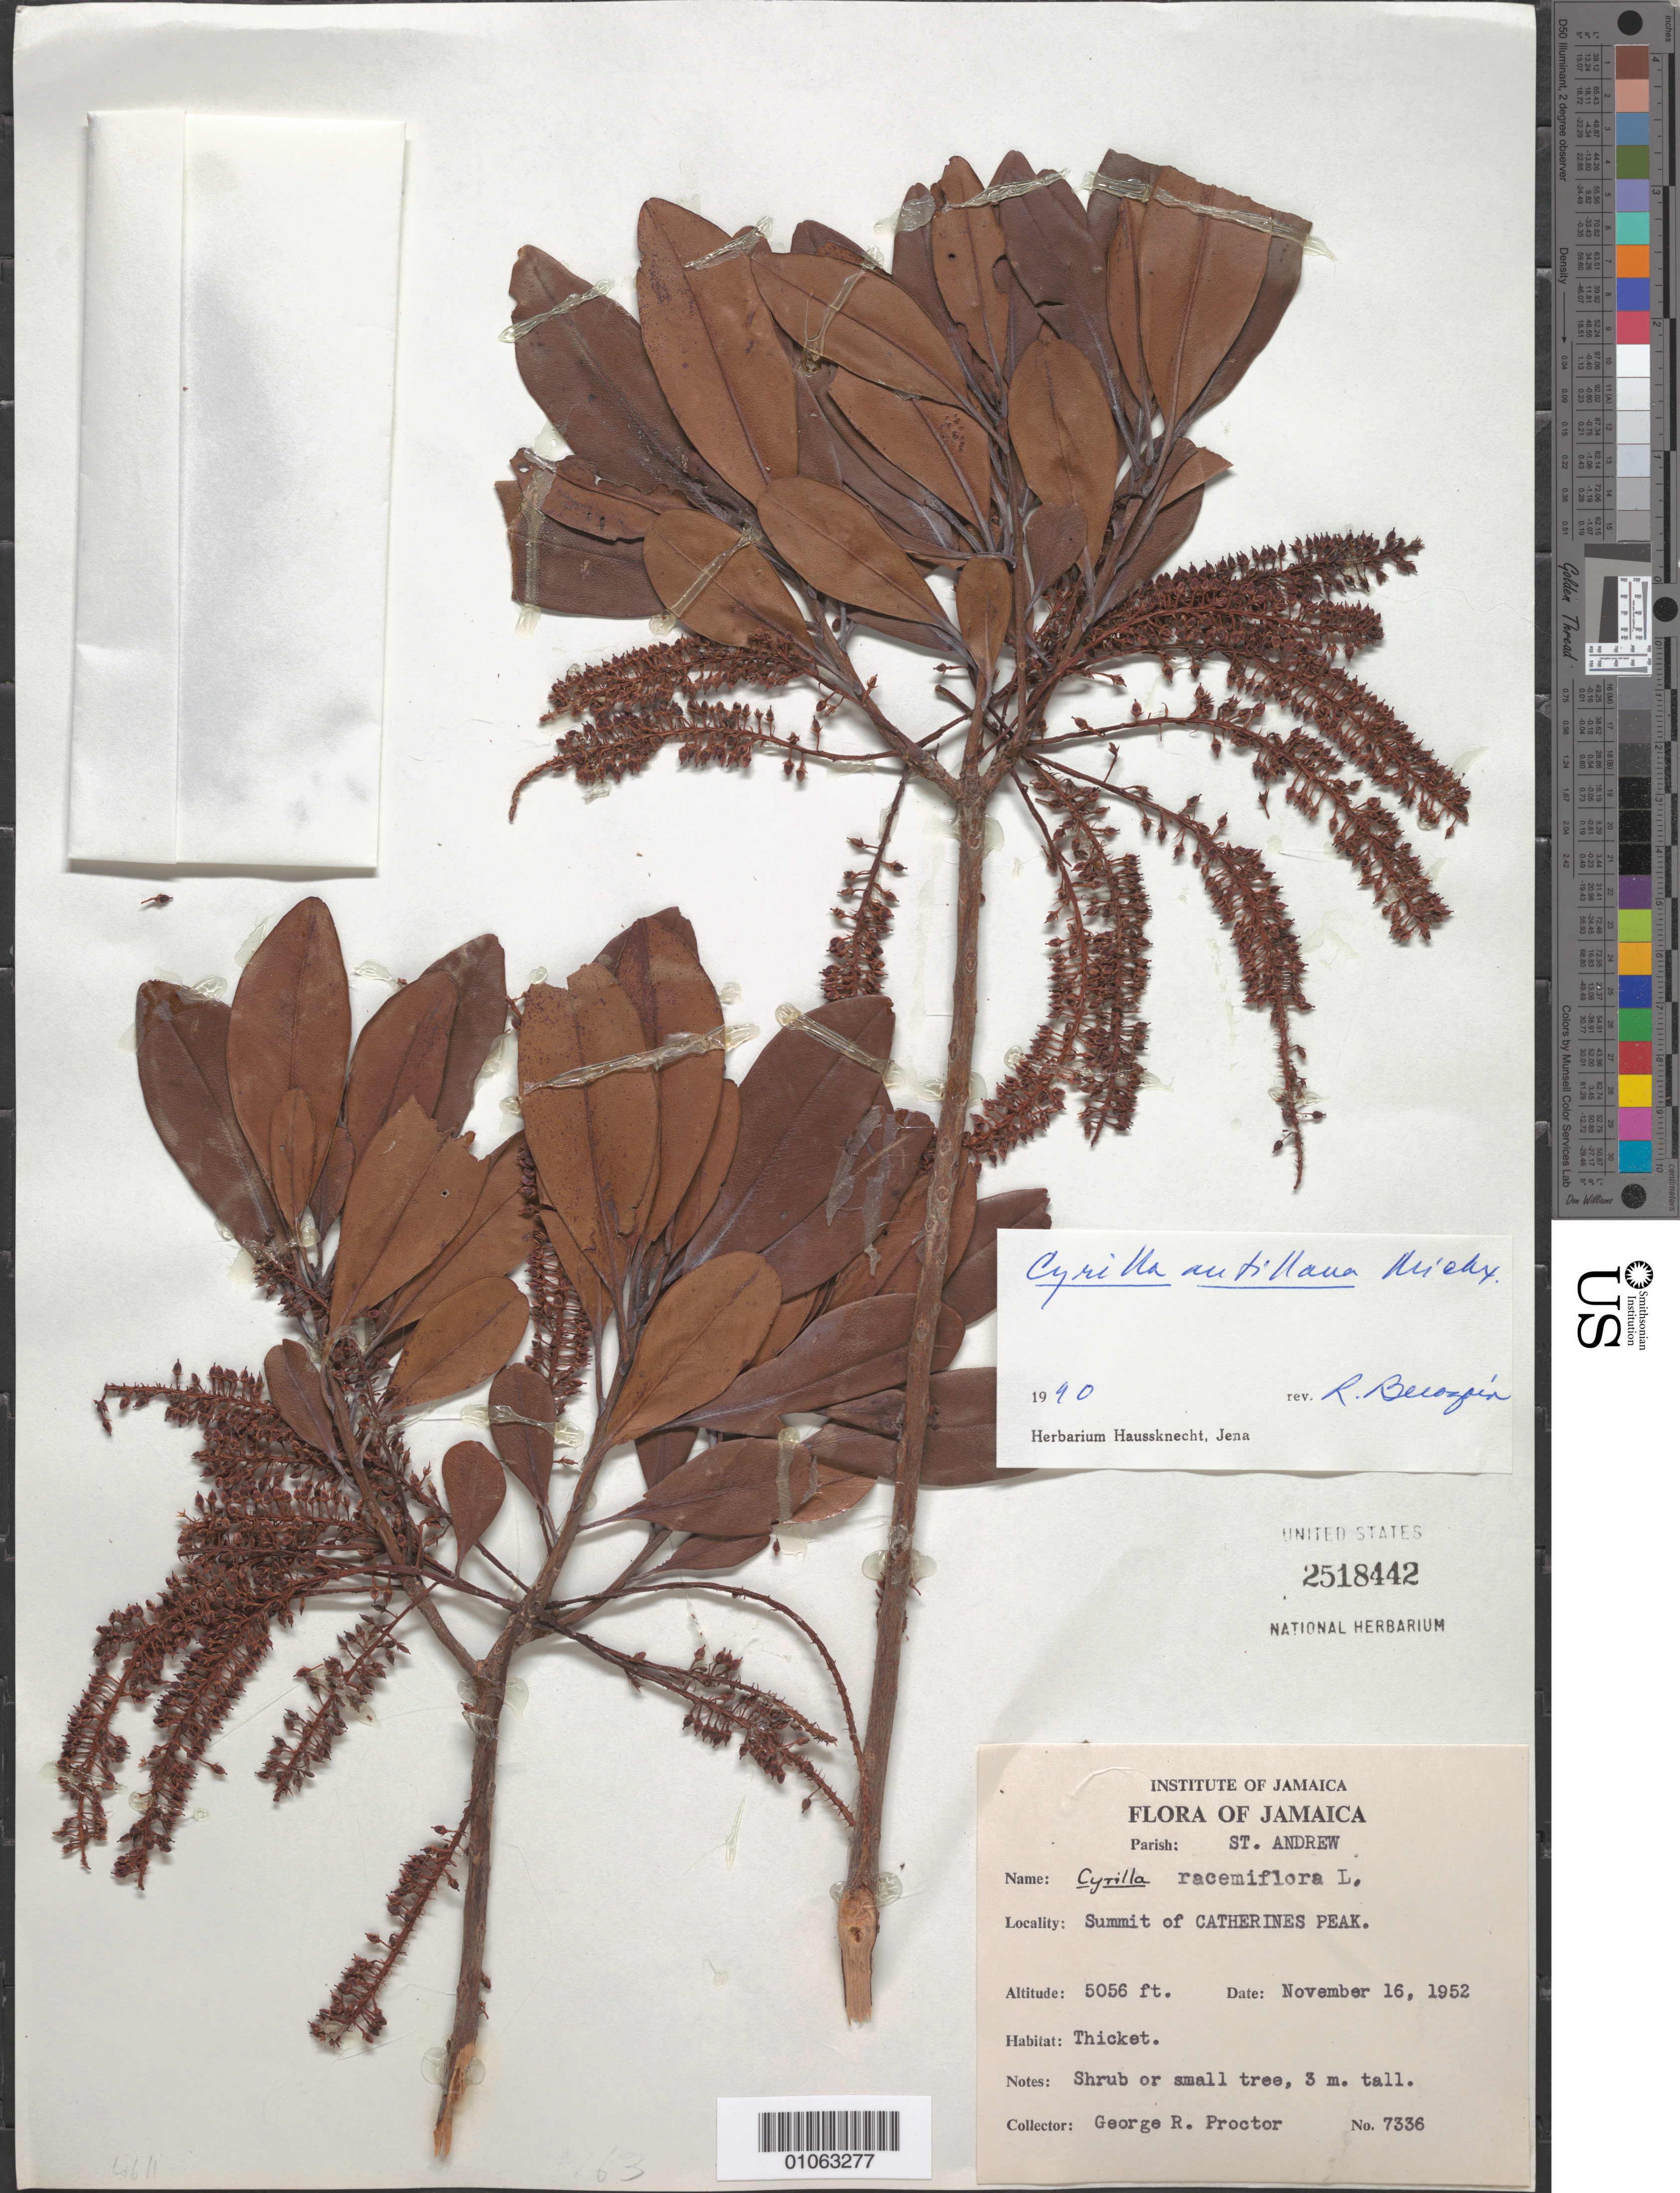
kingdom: Plantae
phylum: Tracheophyta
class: Magnoliopsida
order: Ericales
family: Cyrillaceae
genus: Cyrilla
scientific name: Cyrilla antillana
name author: Michx.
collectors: G. R. Proctor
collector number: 7336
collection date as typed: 16 Nov 1952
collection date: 1952-11-16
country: Jamaica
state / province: Saint Andrew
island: Jamaica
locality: Summit of Catherine peak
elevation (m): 1541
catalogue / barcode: US 2518442